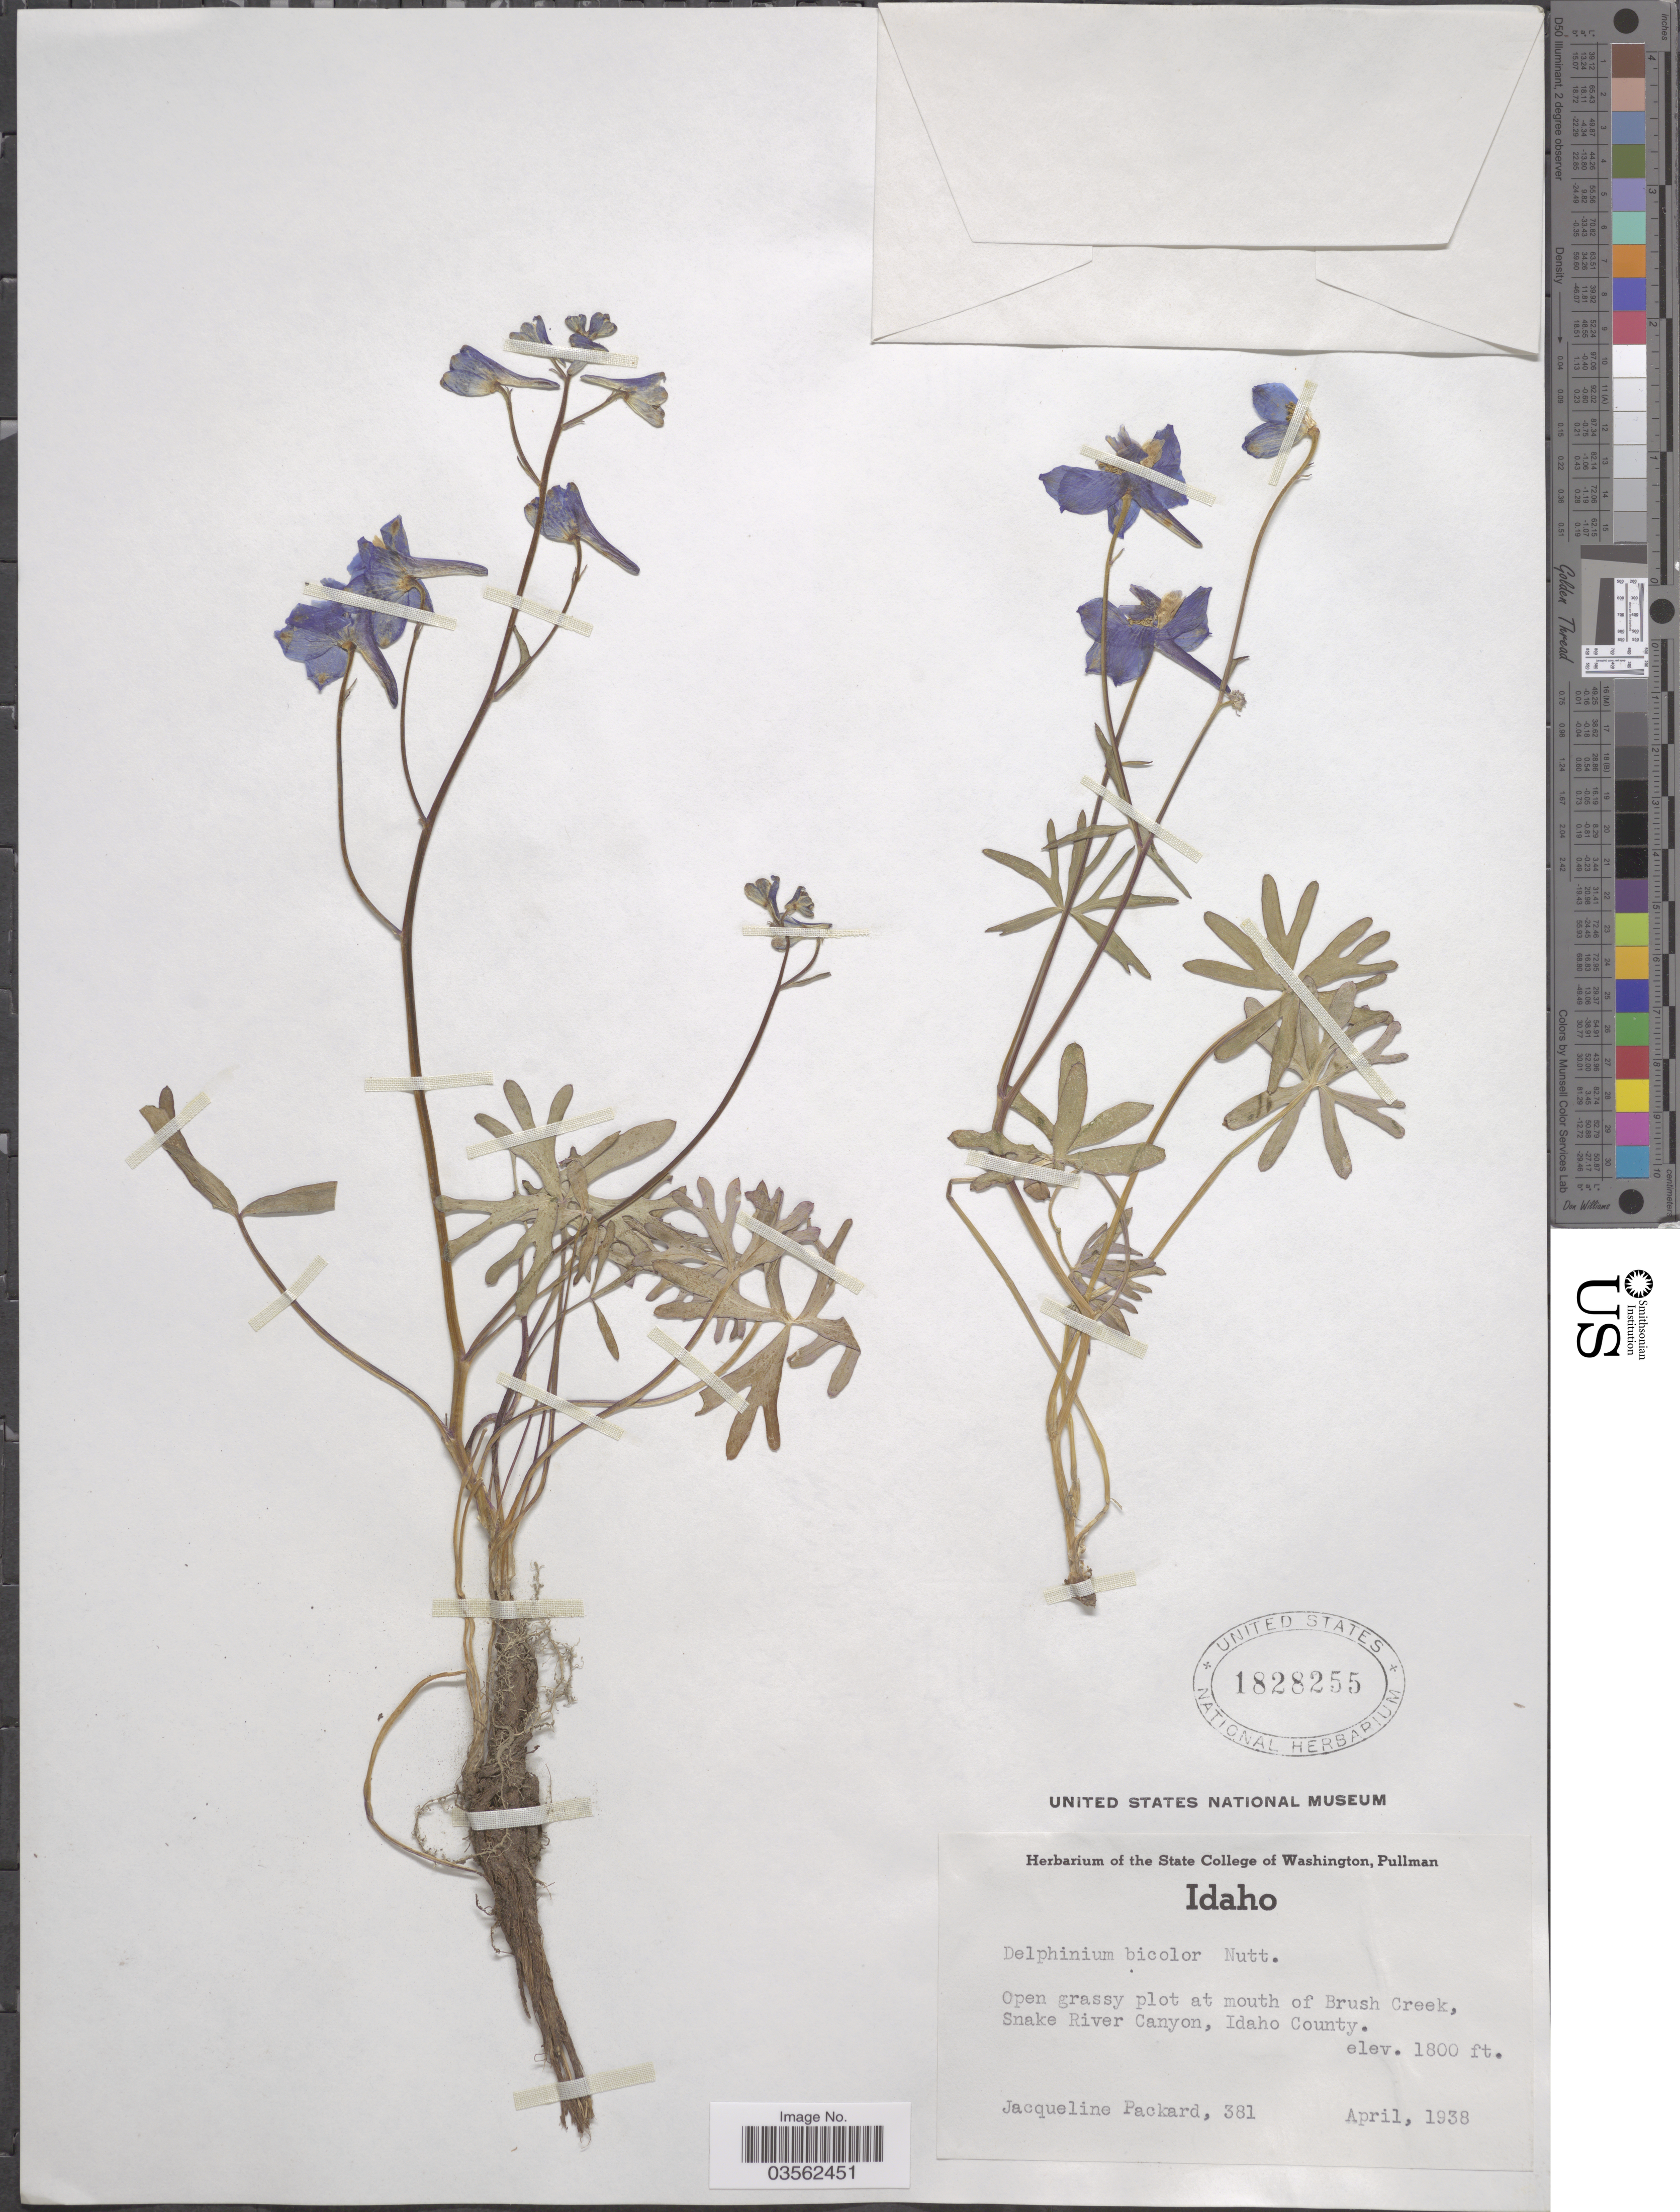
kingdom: Plantae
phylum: Tracheophyta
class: Magnoliopsida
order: Ranunculales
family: Ranunculaceae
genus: Delphinium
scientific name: Delphinium bicolor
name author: Nutt.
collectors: J. Packard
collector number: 381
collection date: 1938-04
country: United States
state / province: Idaho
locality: Mouth of Brush Creek, Snake River Canyon, Idaho County.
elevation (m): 549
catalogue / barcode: US 1828255